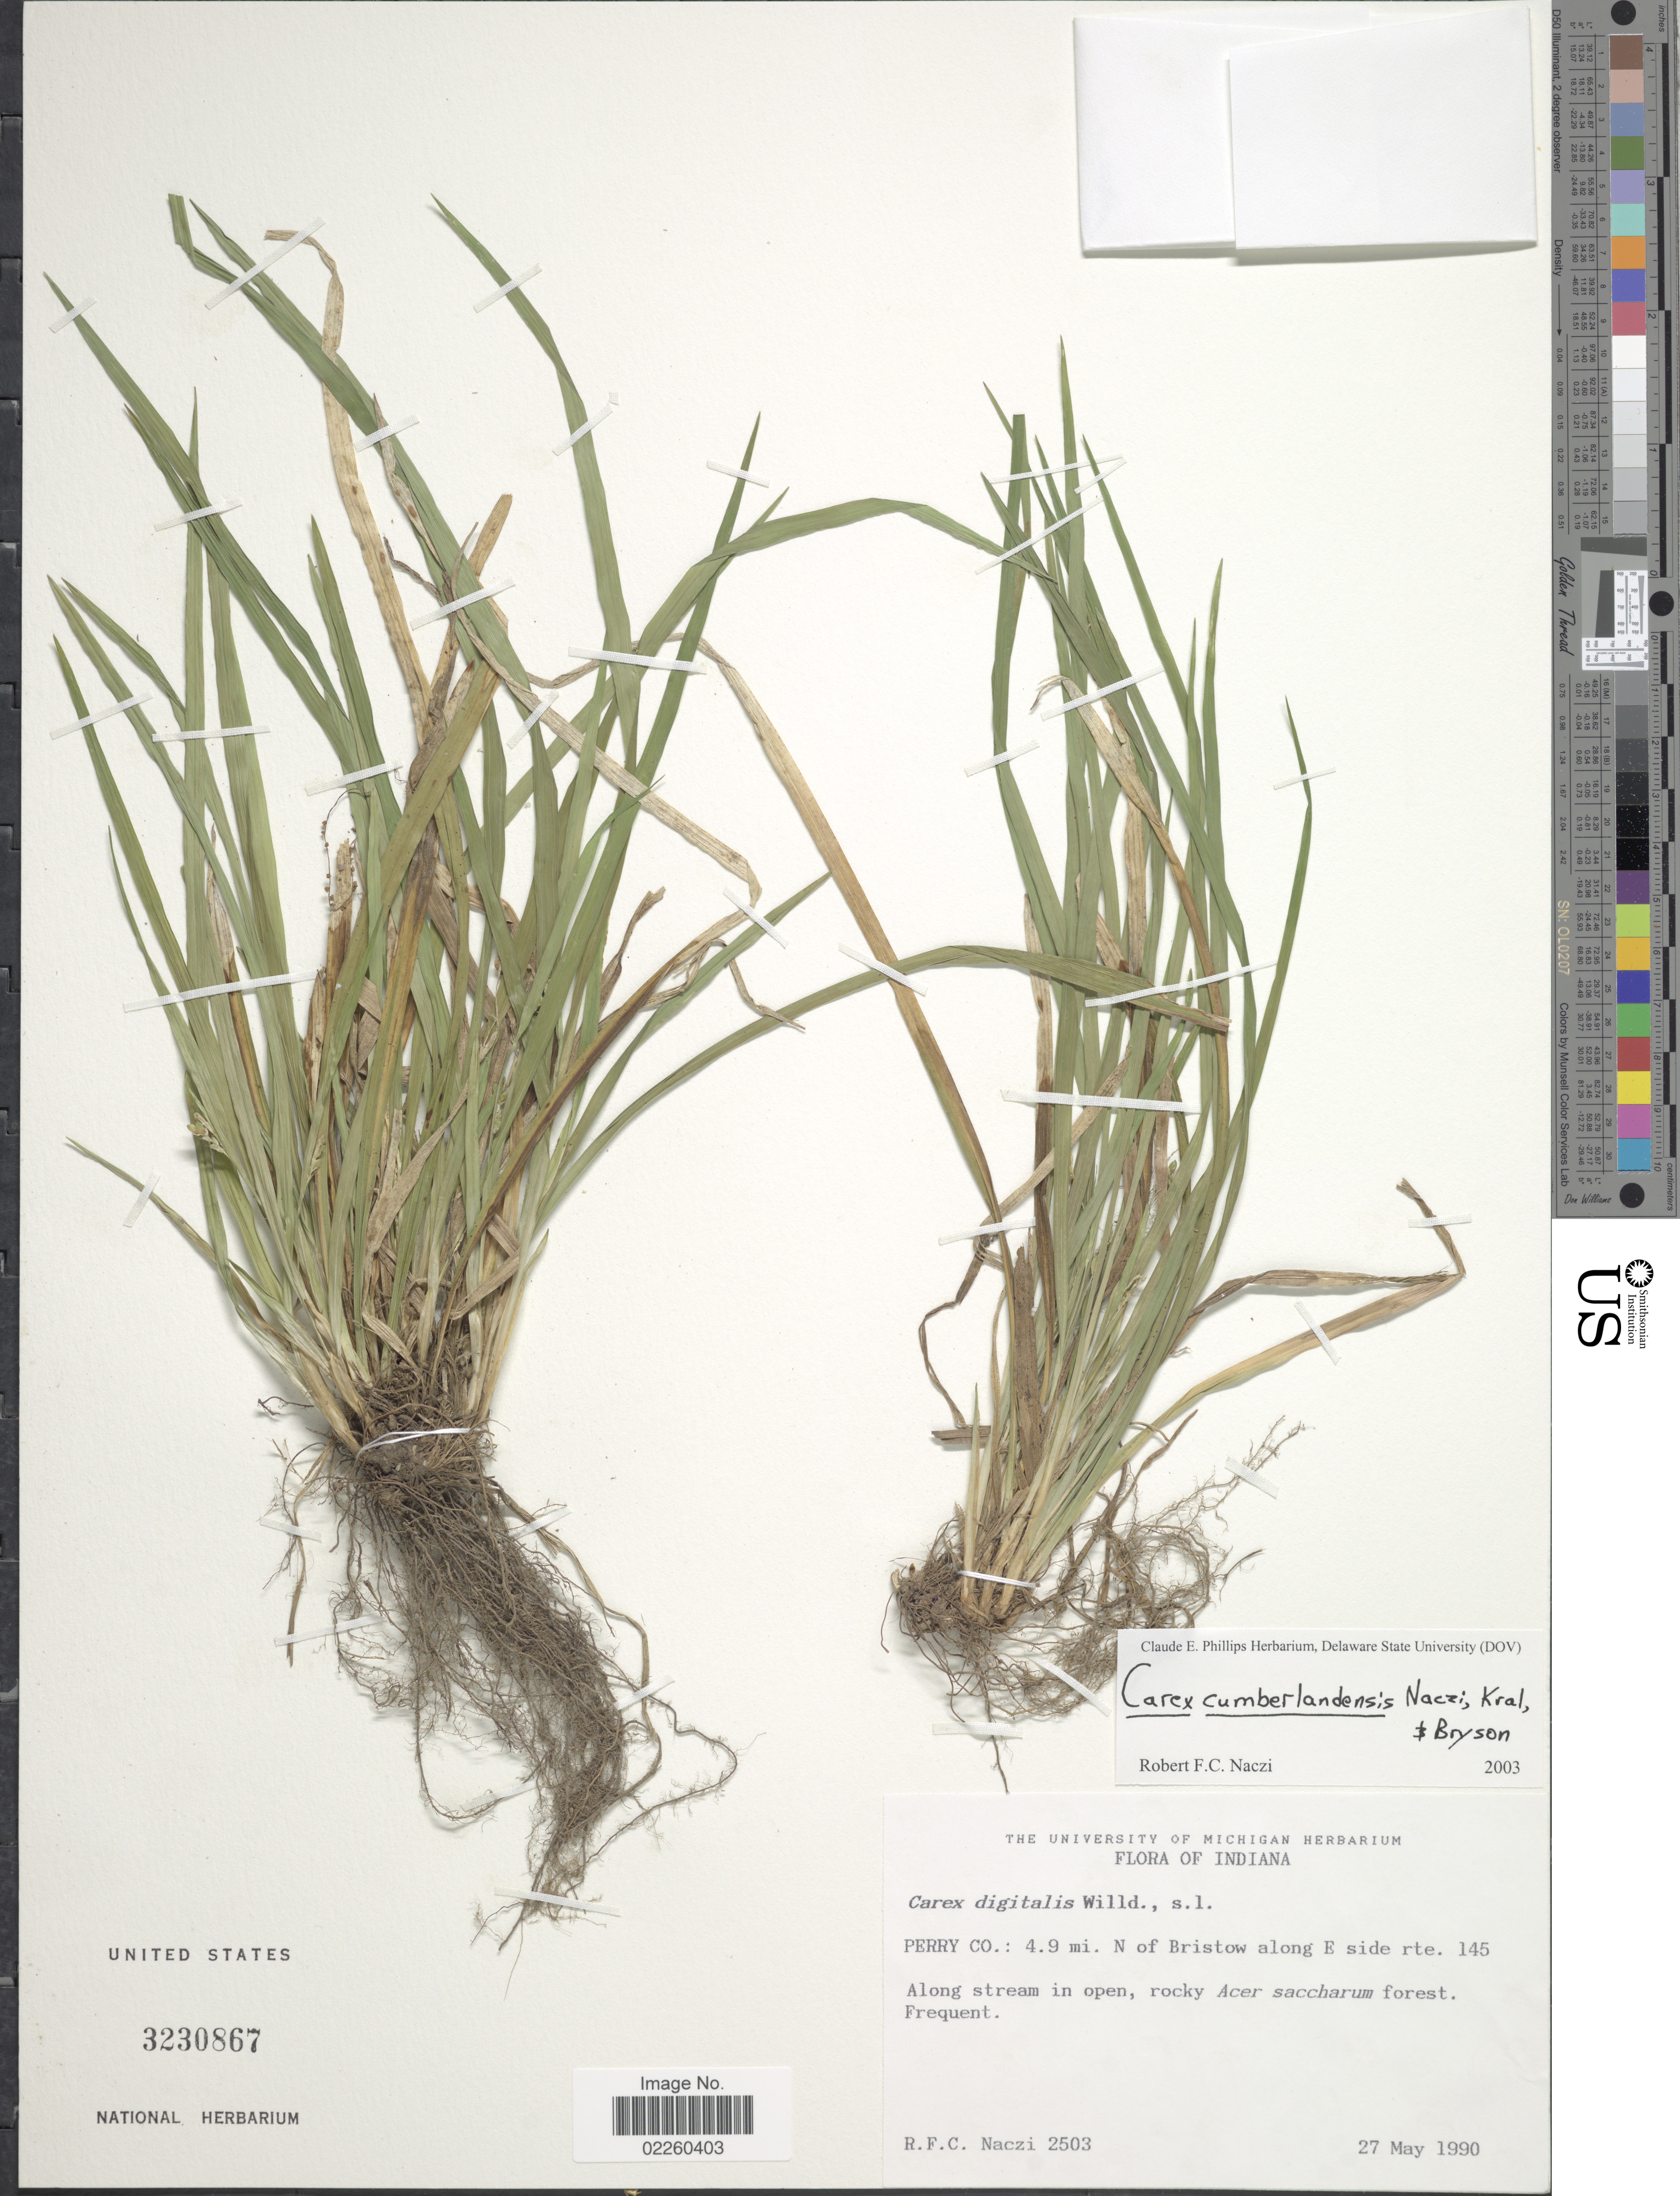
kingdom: Plantae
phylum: Tracheophyta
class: Liliopsida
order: Poales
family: Cyperaceae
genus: Carex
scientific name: Carex cumberlandensis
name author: Naczi & et al.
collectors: R. F. C. Naczi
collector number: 2503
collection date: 1990-05-27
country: United States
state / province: Indiana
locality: Perry Co.: 4.9 mi. N of Bristow along E side rte. 145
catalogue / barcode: US 3230867